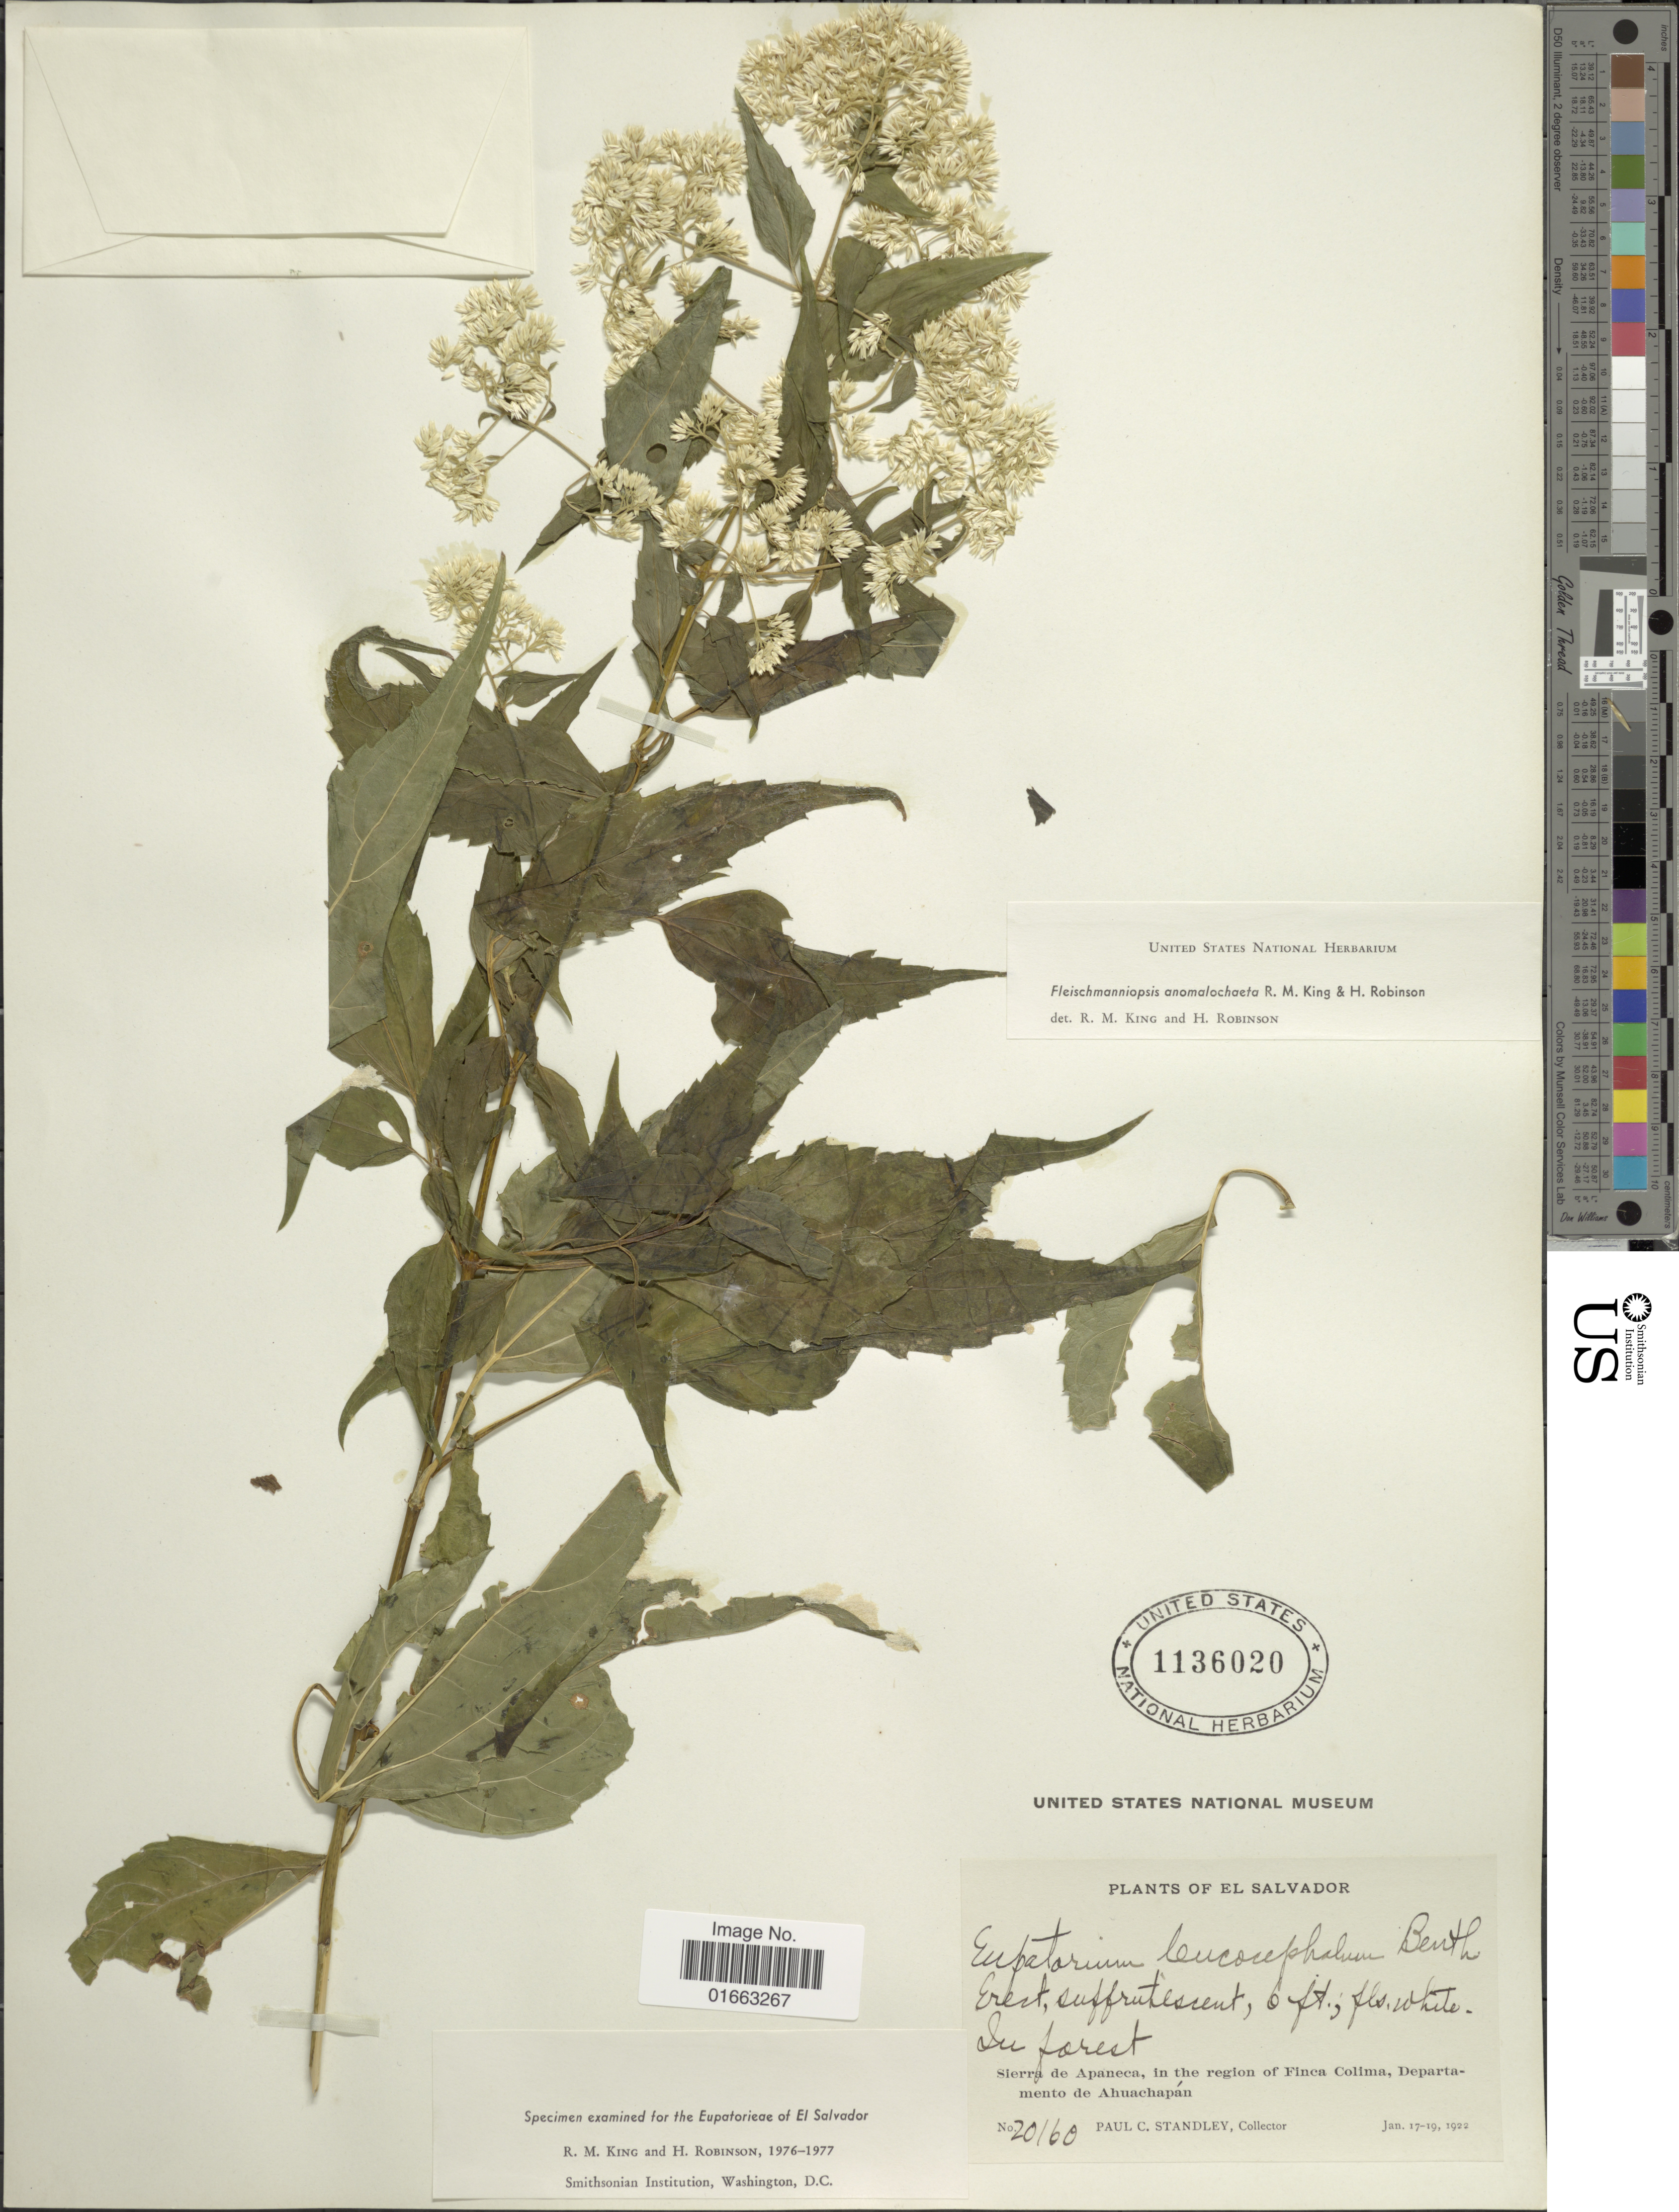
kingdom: Plantae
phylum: Tracheophyta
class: Magnoliopsida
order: Asterales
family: Asteraceae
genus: Fleischmanniopsis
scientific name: Fleischmanniopsis anomalochaeta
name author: R.M. King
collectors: P. C. Standley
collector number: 20160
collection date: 1922-01-17/1922-01-19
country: El Salvador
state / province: Ahuachapan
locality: In forest, Sierra de Apaneca, in the region of Finca Colíma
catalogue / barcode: US 1136020